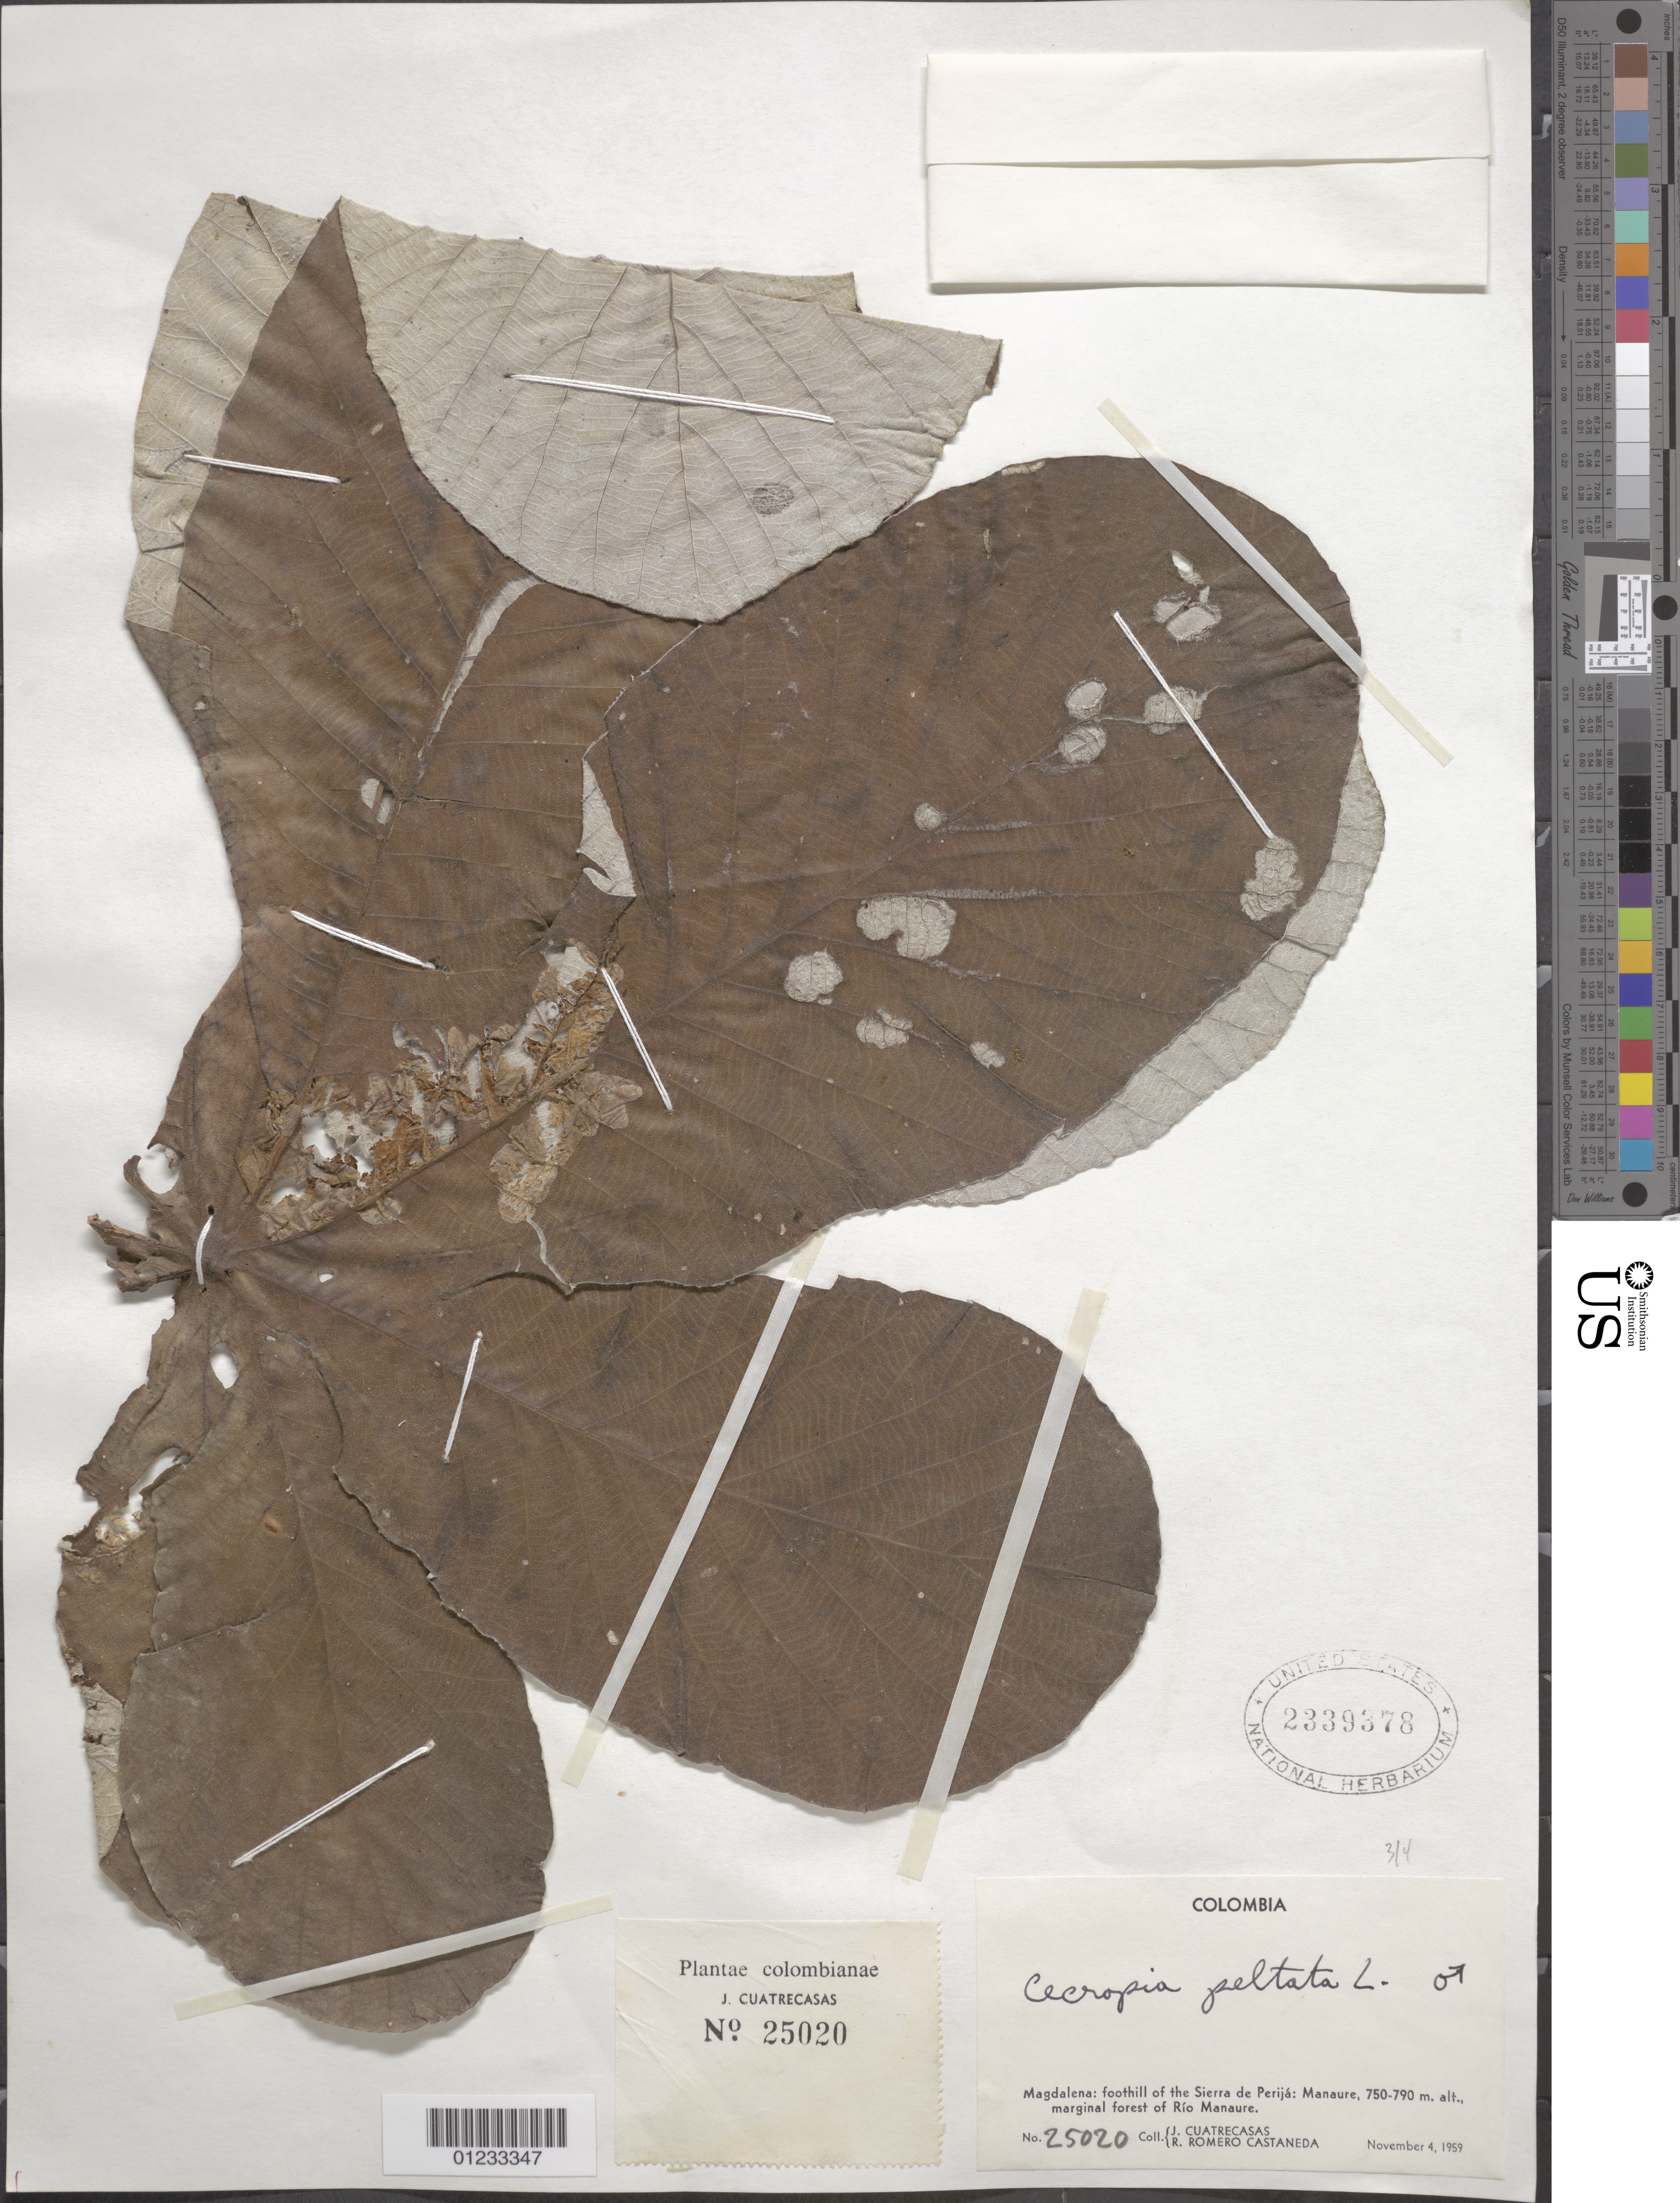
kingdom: Plantae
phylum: Tracheophyta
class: Magnoliopsida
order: Rosales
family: Urticaceae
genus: Cecropia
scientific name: Cecropia peltata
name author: L.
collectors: J. Cuatrecasas & R. Romero Castañeda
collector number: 25020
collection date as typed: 04 Nov 1959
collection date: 1959-11-04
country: Colombia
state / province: Magdalena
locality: Foothill of the Sierra de Perija; Manaure; marginal forest of Rio mananuare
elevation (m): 750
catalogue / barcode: US 2339378